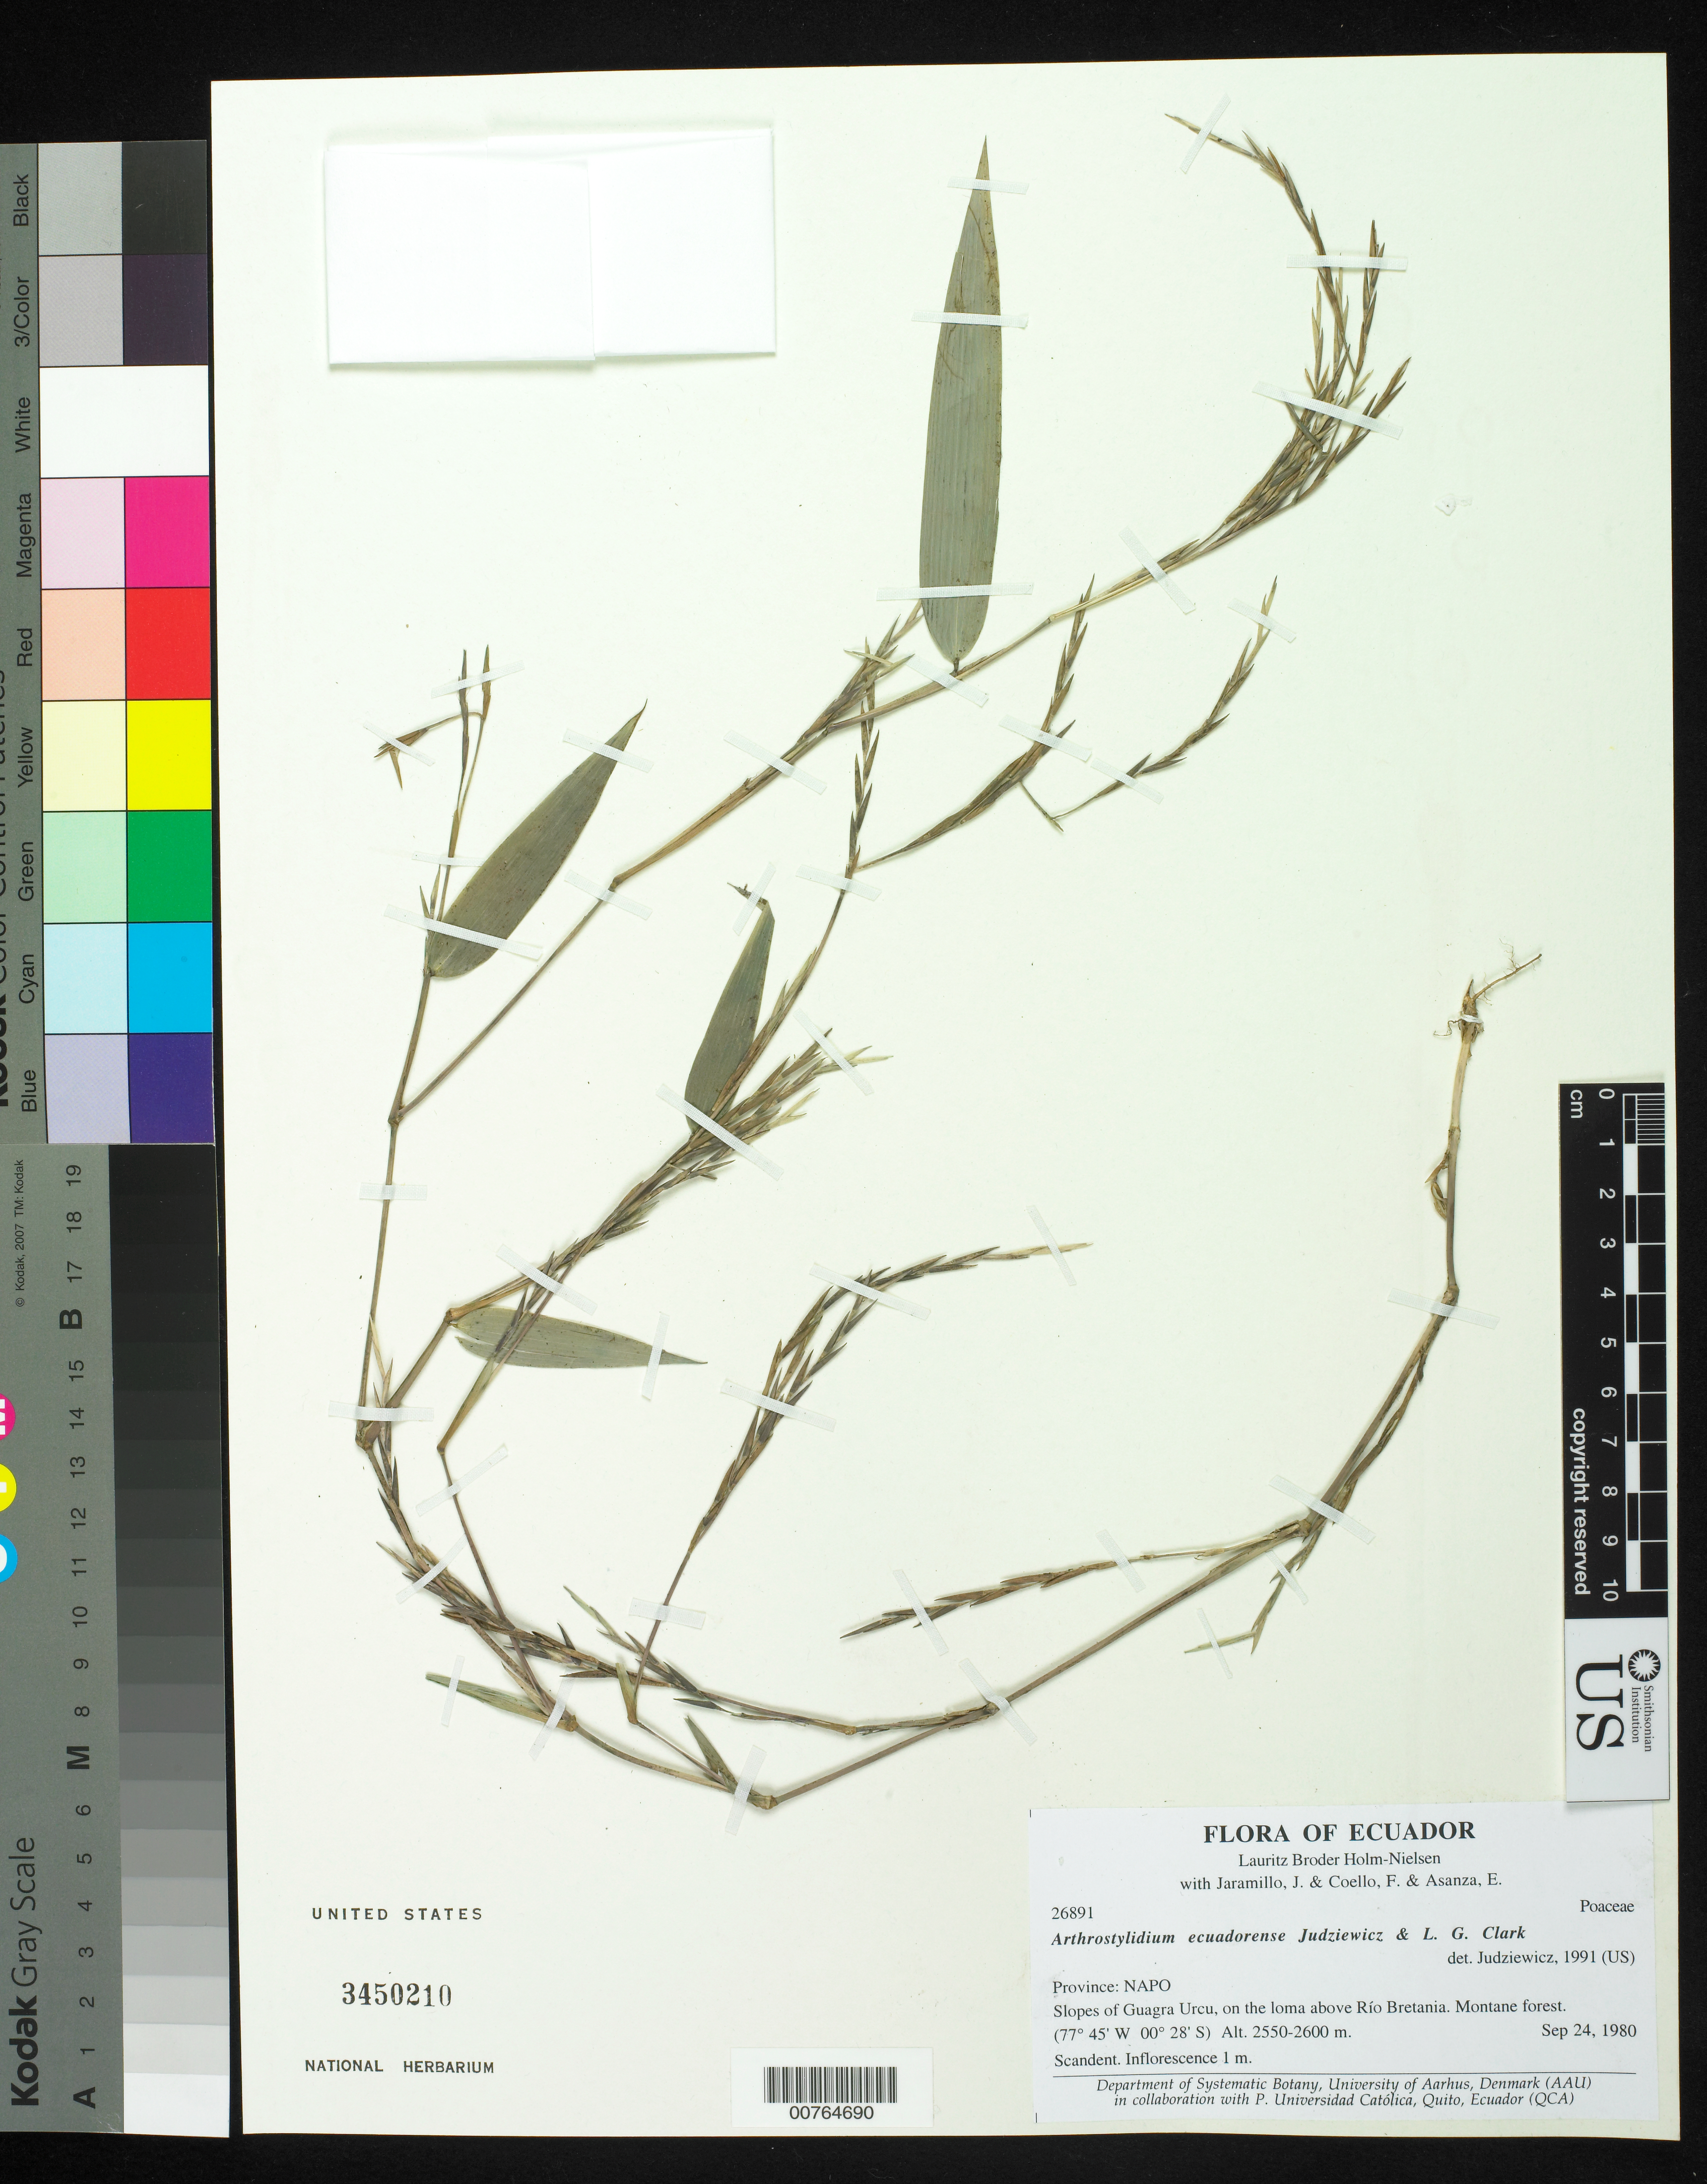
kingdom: Plantae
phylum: Tracheophyta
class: Liliopsida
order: Poales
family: Poaceae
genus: Arthrostylidium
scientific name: Arthrostylidium ecuadorense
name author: Judz. & L.G. Clark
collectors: L. B. Holm-Nielsen, J. L. Jaramillo, F. Coello & E. Asanza C.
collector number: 26891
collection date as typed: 24 Sep 1980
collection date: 1980-09-24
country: Ecuador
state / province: Napo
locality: Guagra Urcu, on the Ioma above Rio Bretania.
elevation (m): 2550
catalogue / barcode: US 3450210